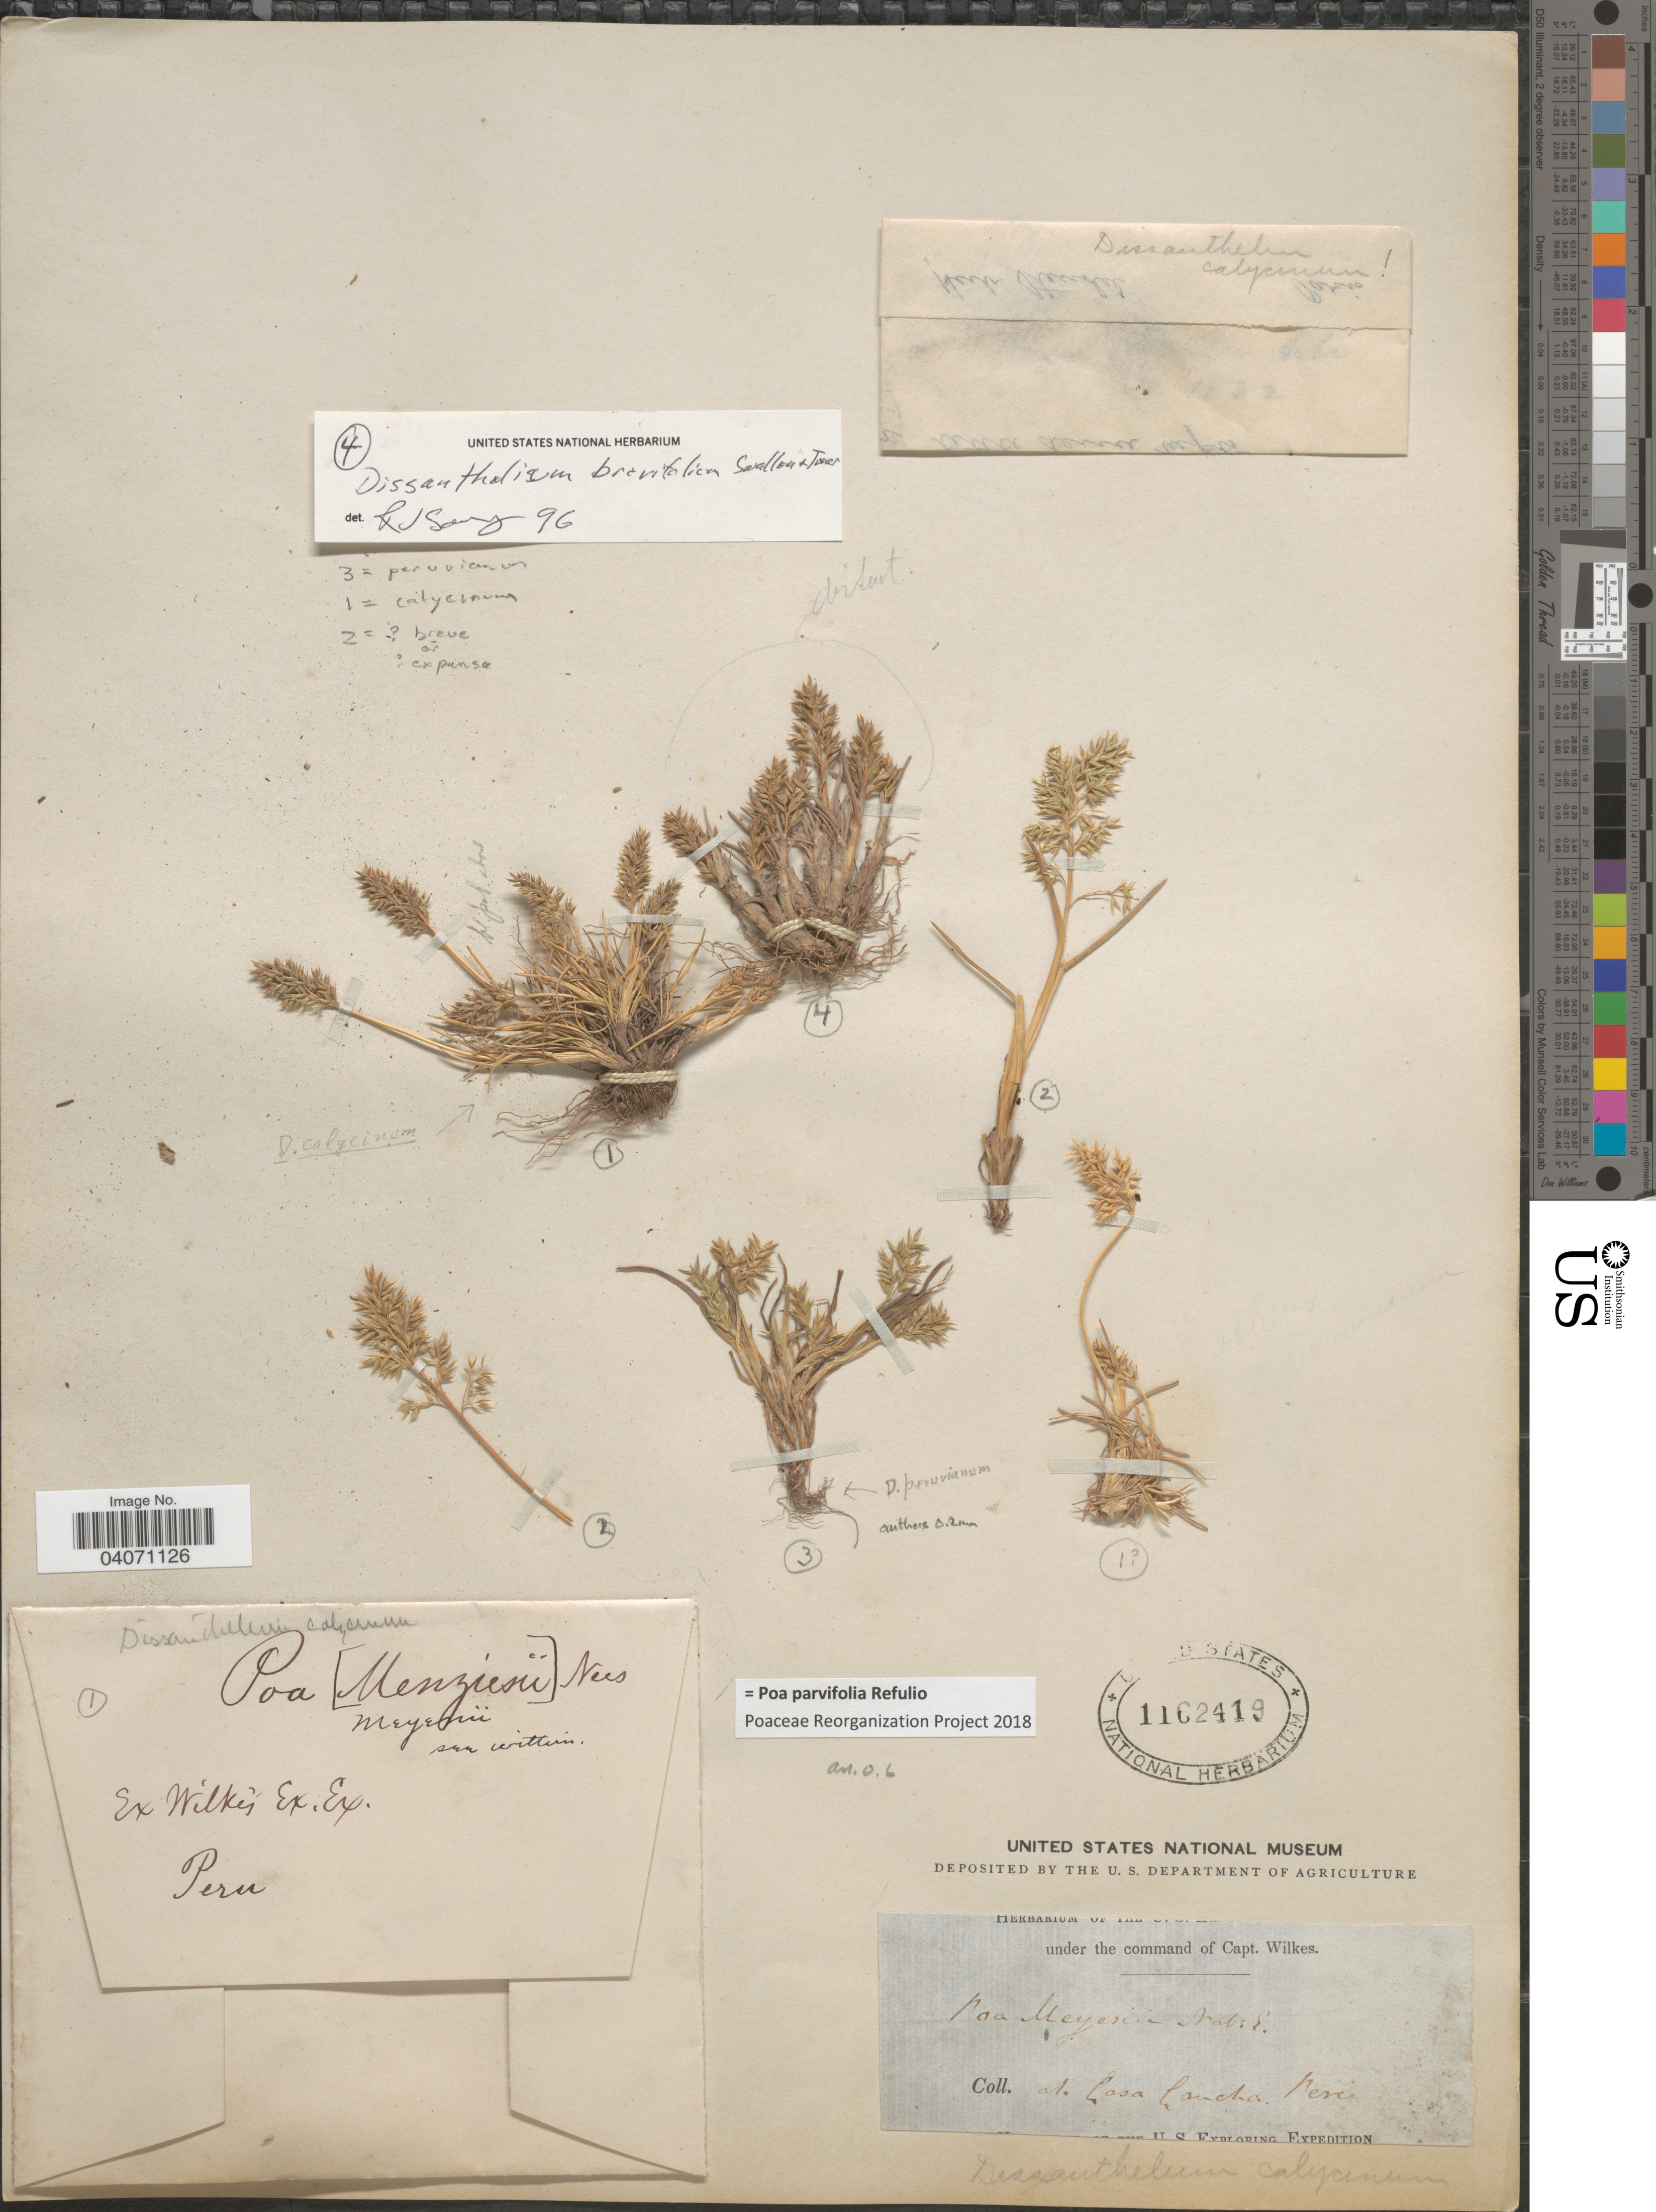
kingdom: Plantae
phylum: Tracheophyta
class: Liliopsida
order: Poales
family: Poaceae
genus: Poa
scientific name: Poa parvifolia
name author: Refulio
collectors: Wilkes Explor. Exped.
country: Peru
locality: At Cosa Concha.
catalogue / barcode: US 1162419